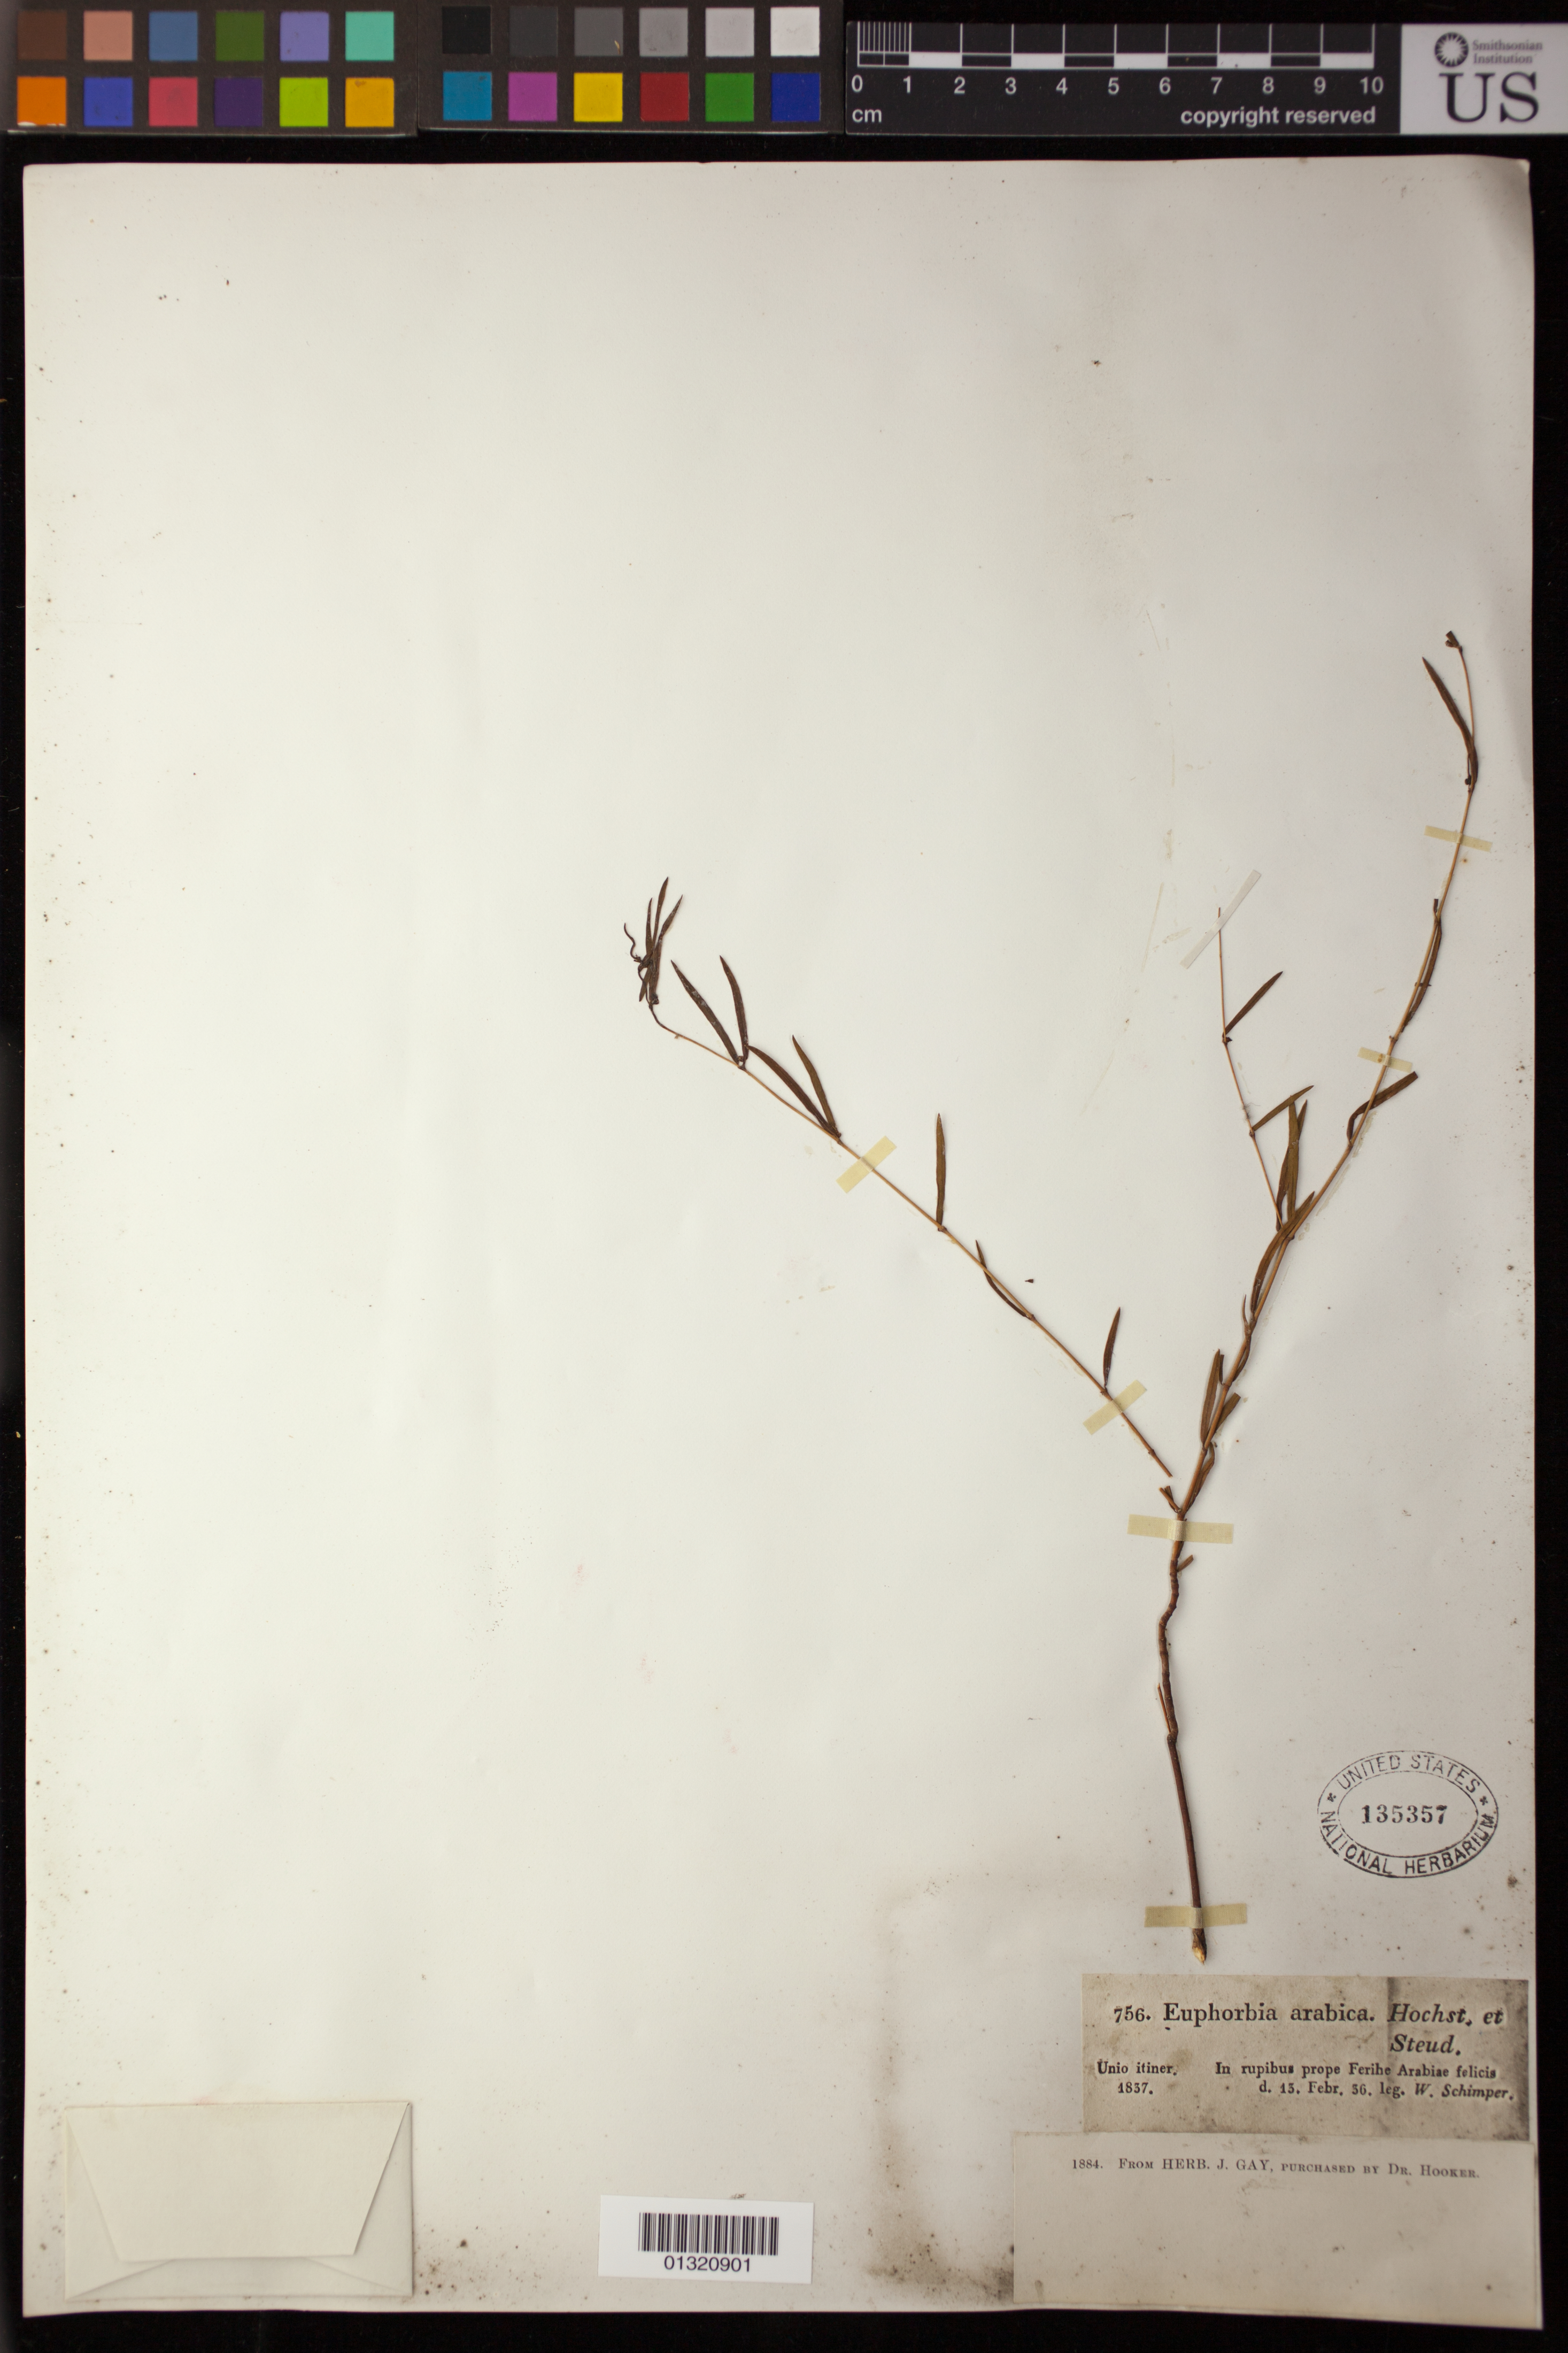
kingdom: Plantae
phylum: Tracheophyta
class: Magnoliopsida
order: Malpighiales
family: Euphorbiaceae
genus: Euphorbia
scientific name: Euphorbia arabica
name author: Hochst. & Steud. ex T. Anderson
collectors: W. P. Schimper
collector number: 756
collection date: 1836-02-13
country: Saudi Arabia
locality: Ferihe Arabiae felicis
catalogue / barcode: US 135357